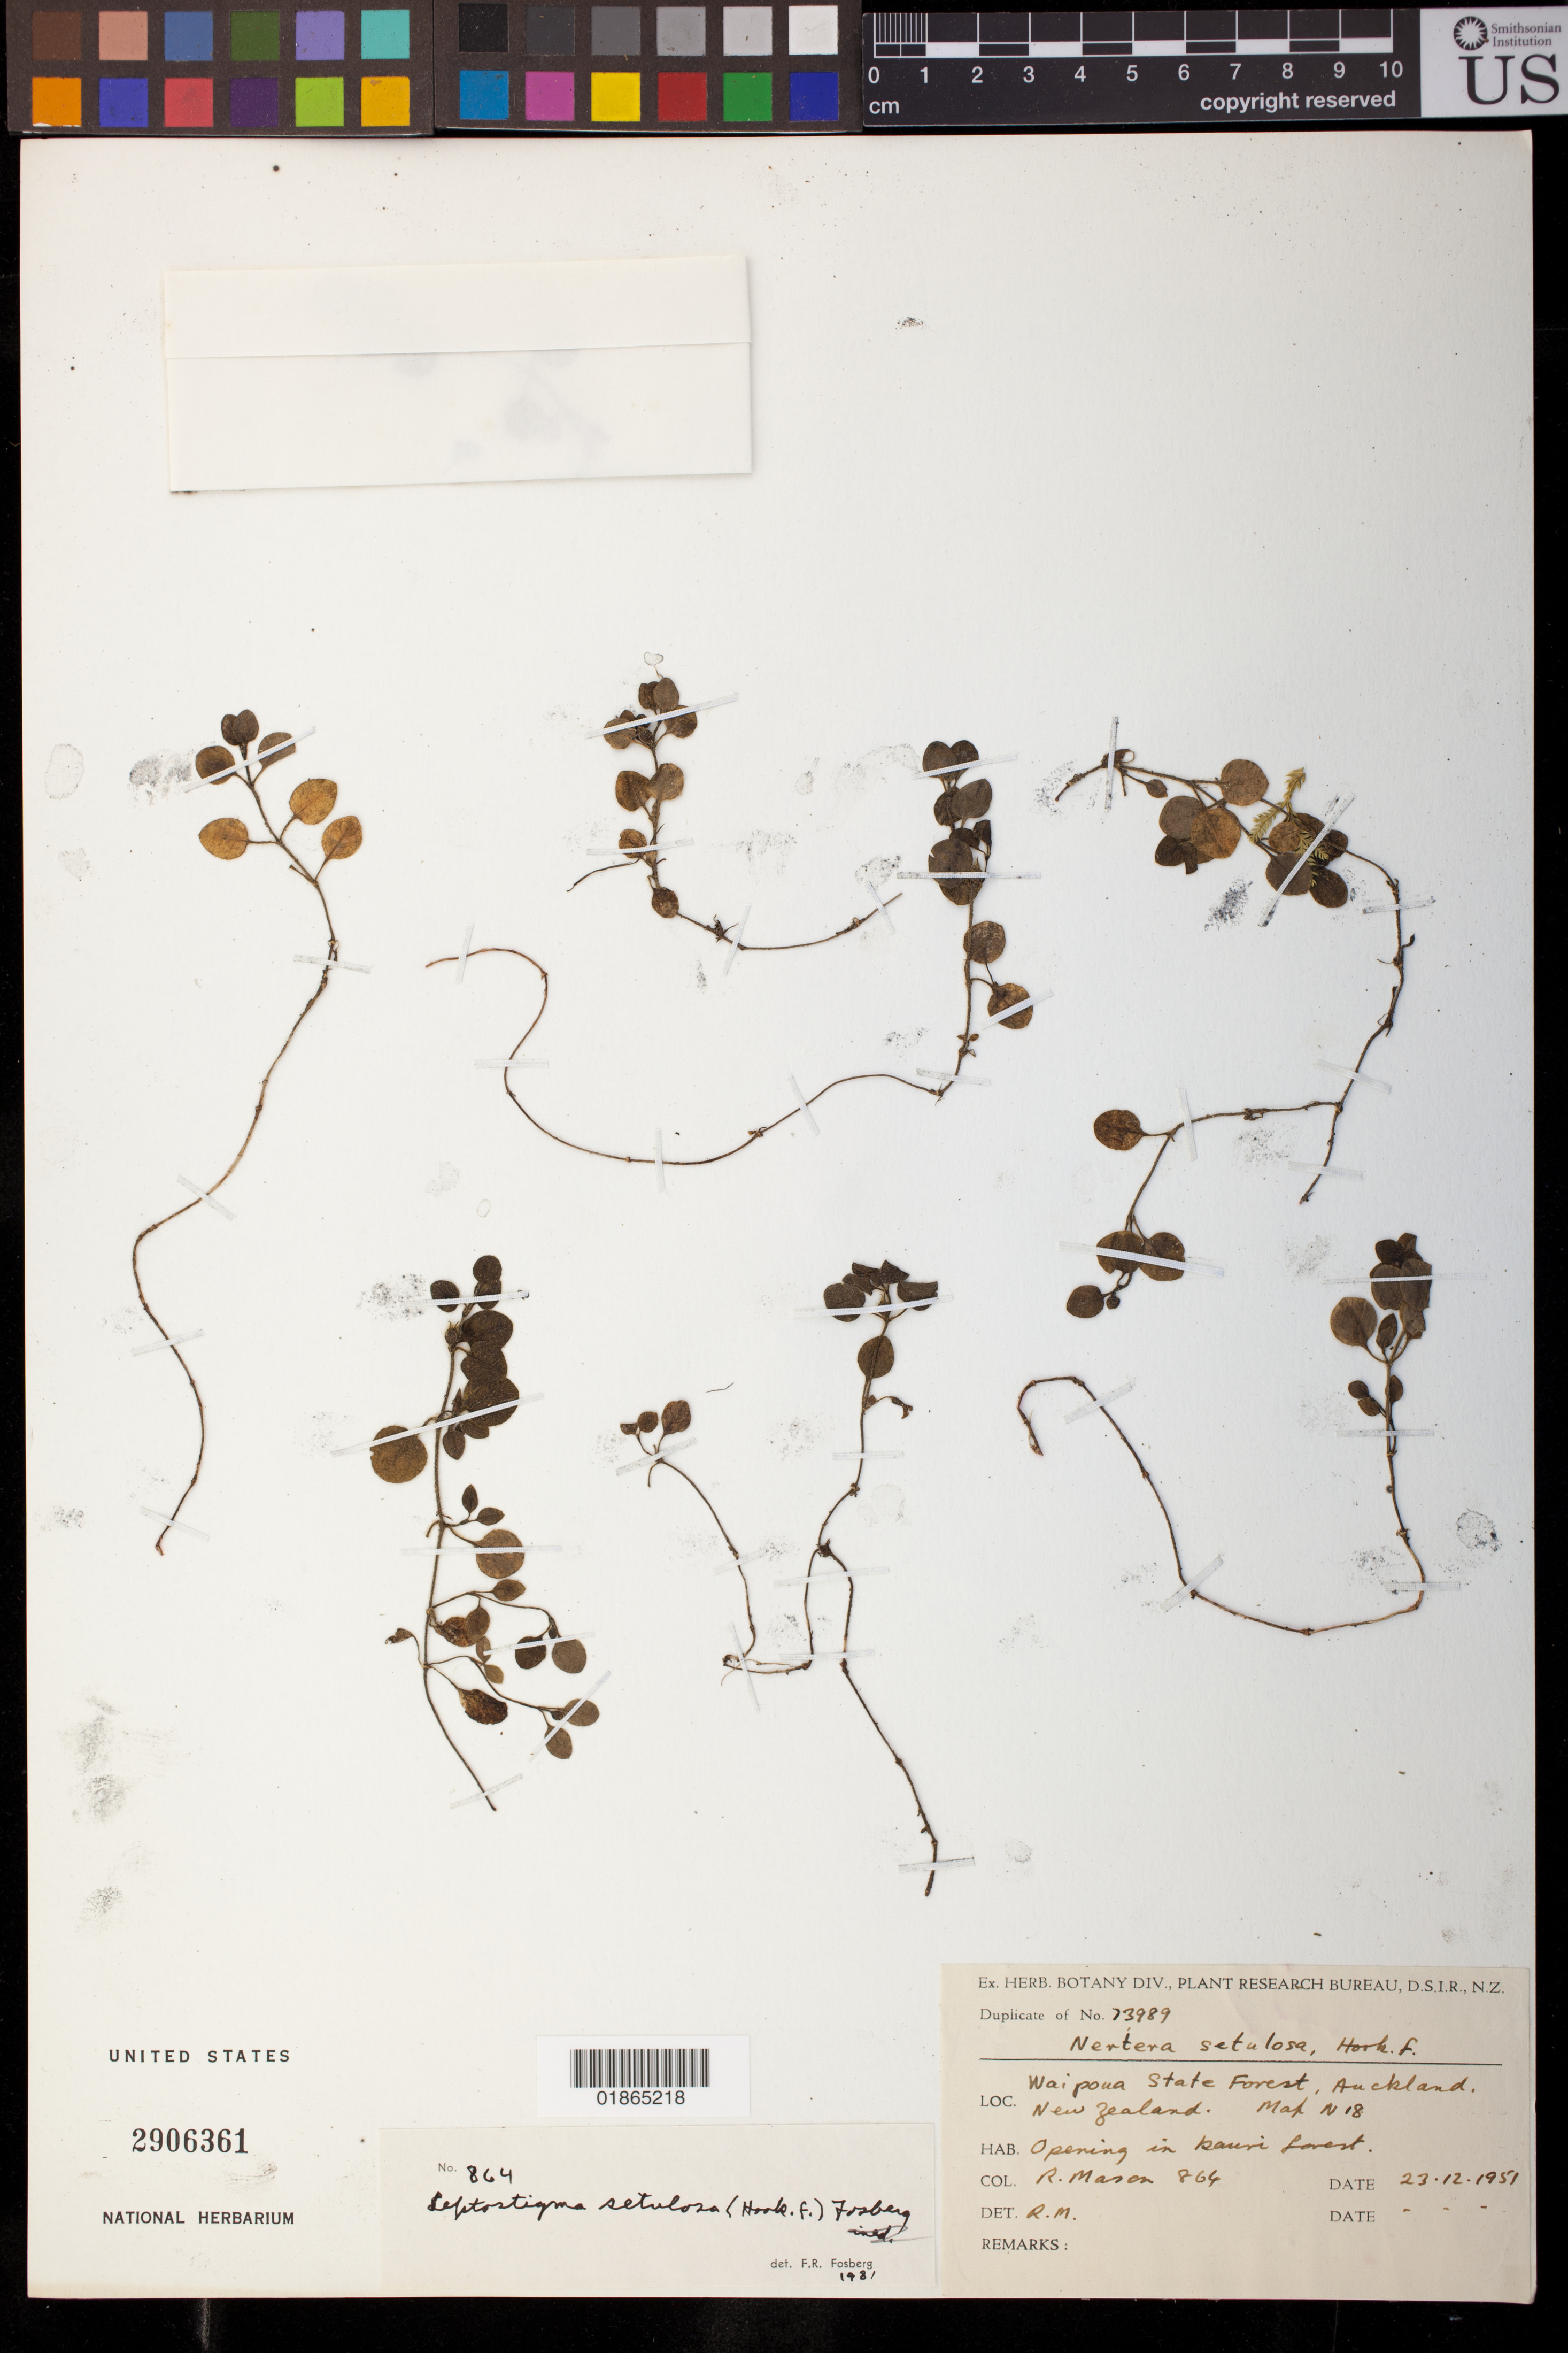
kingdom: Plantae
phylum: Tracheophyta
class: Magnoliopsida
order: Gentianales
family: Rubiaceae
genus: Leptostigma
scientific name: Leptostigma setulosa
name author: (Hook. f.) Fosberg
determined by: Fosberg, F. R.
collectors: R. Mason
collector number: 864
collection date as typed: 23.12.1951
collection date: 1951-12-23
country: New Zealand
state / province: Auckland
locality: Waipoua State Forest, Auckland.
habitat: Opening in forest.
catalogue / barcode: US 2906361